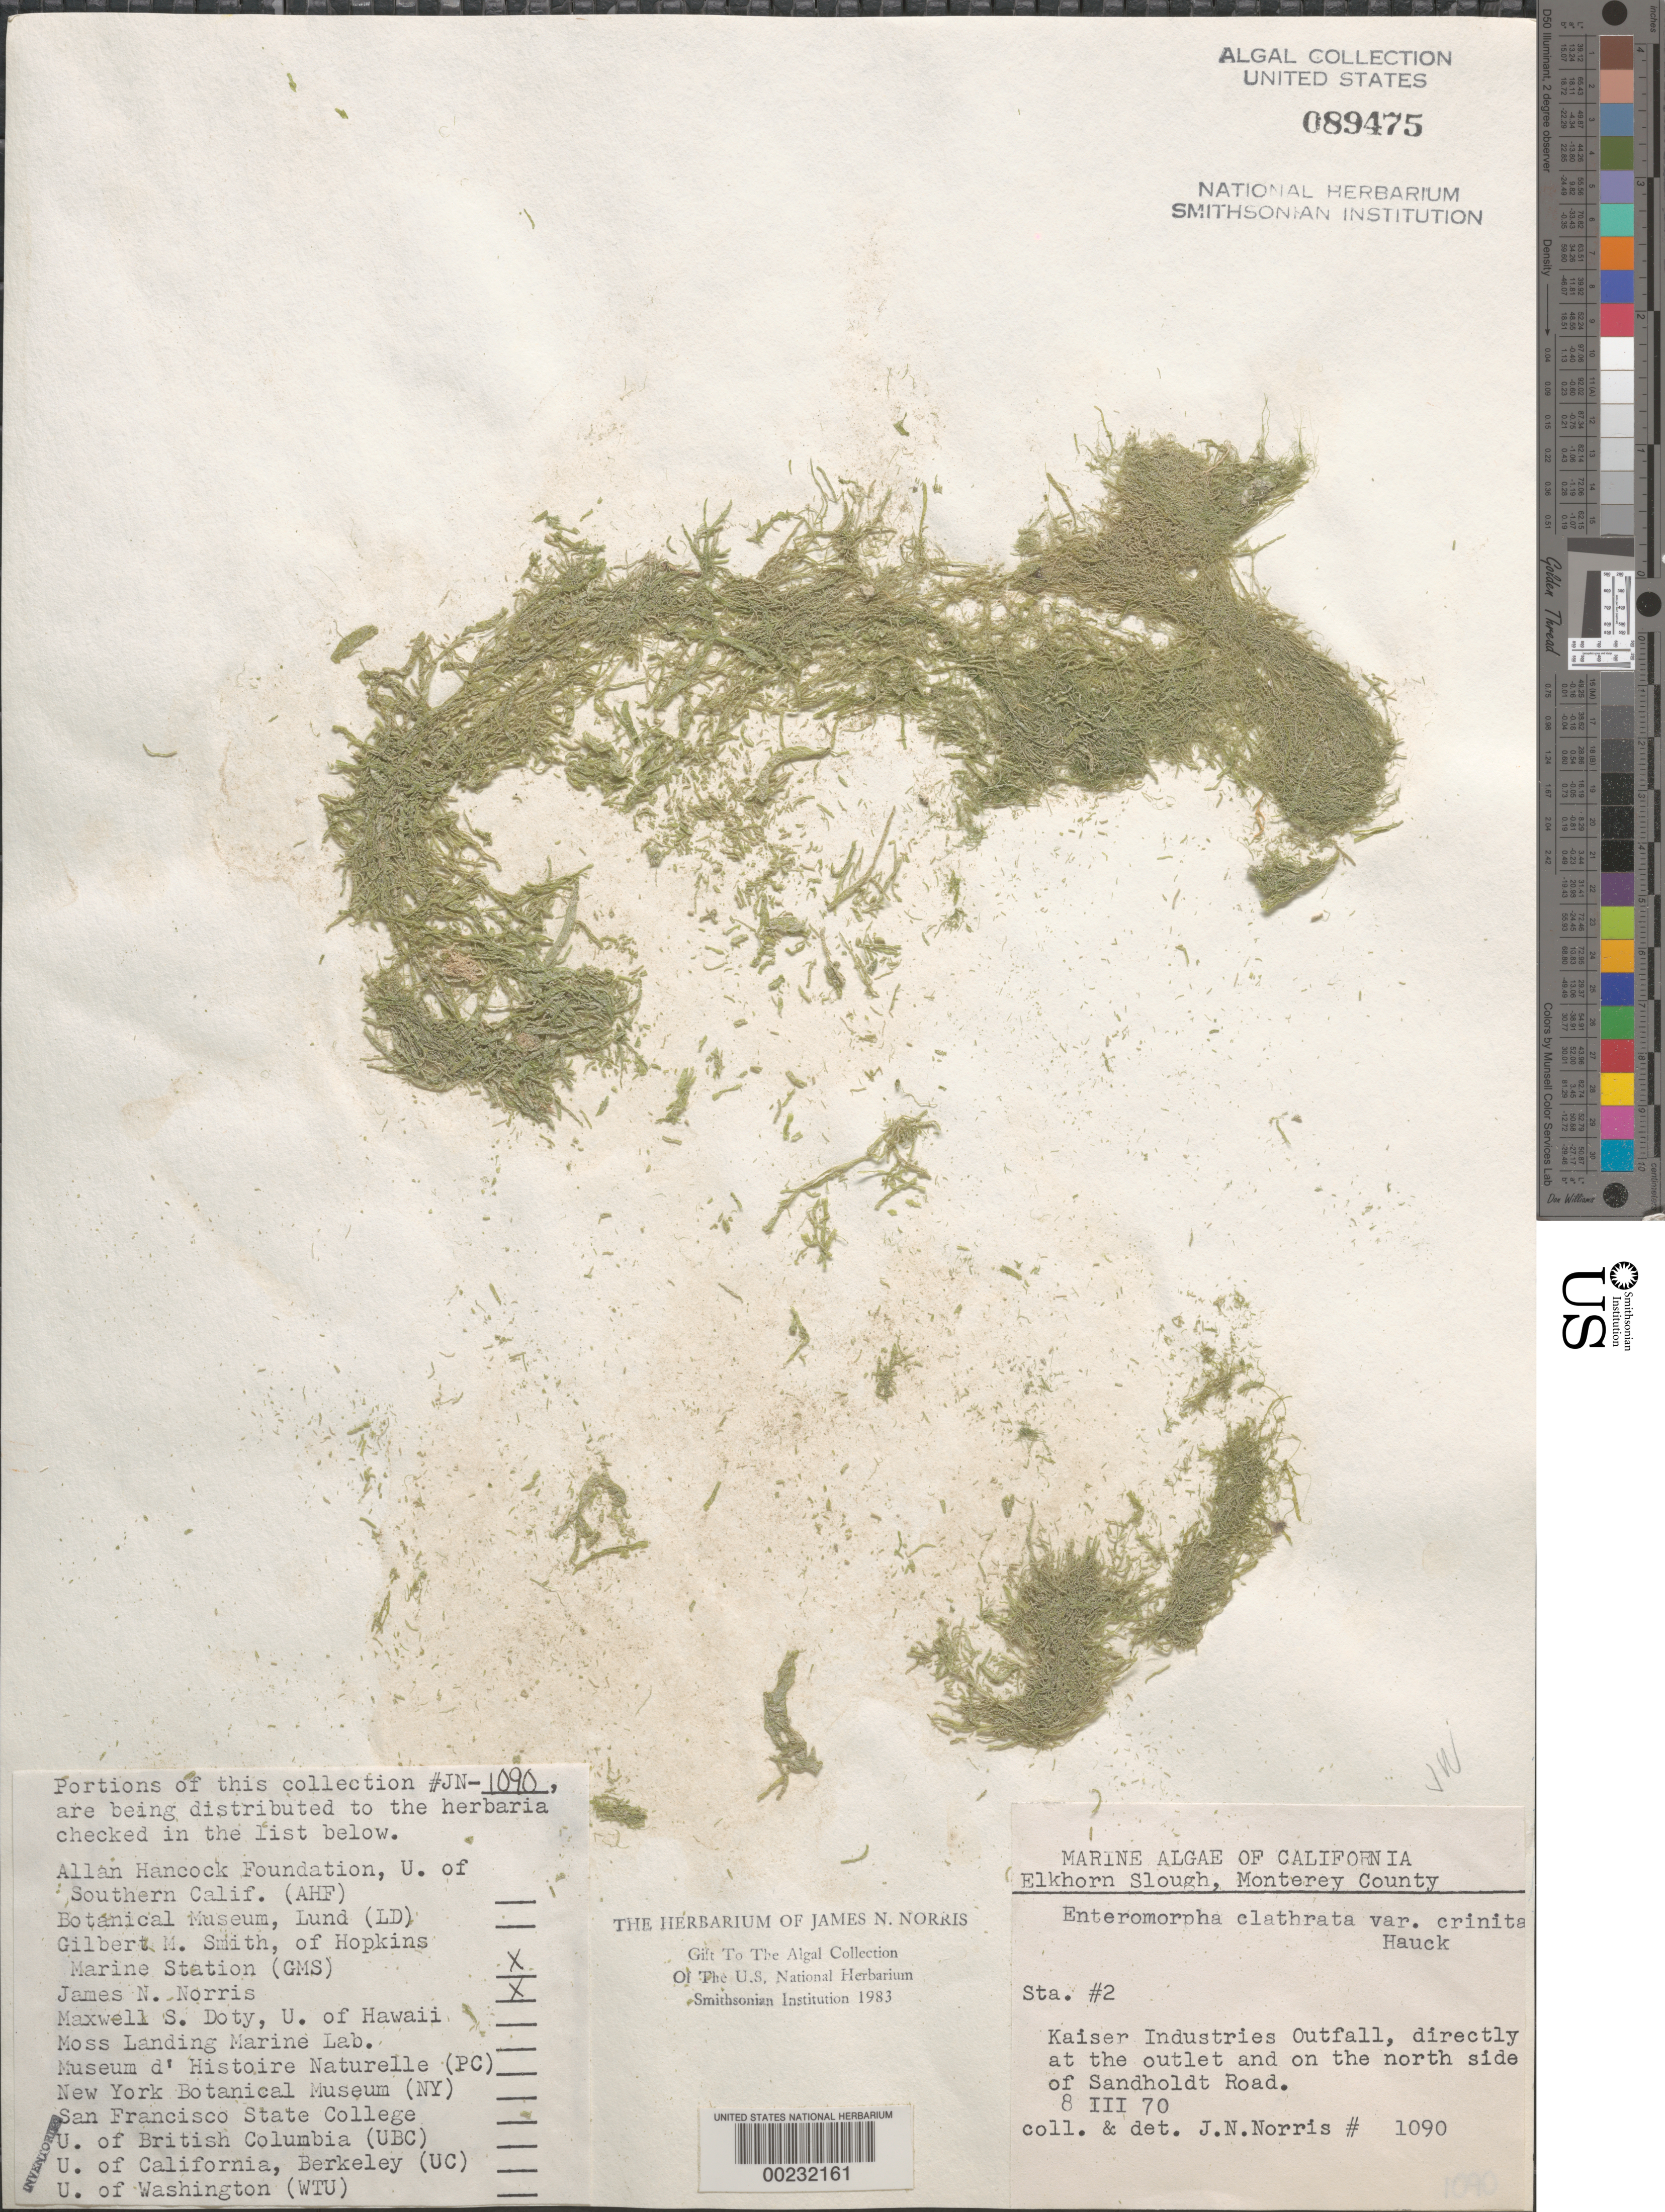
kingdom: Plantae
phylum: Chlorophyta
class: Ulvophyceae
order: Cladophorales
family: Cladophoraceae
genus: Cladophora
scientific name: Cladophora vagabunda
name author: (L.) C. Hoek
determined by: Algae name updating Project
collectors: J. N. Norris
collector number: JN-1090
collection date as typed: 08 Mar 1970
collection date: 1970-03-08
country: United States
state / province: California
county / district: Monterey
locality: Elkhorn Slough, Kaiser Industries outfall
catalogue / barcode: US 89475